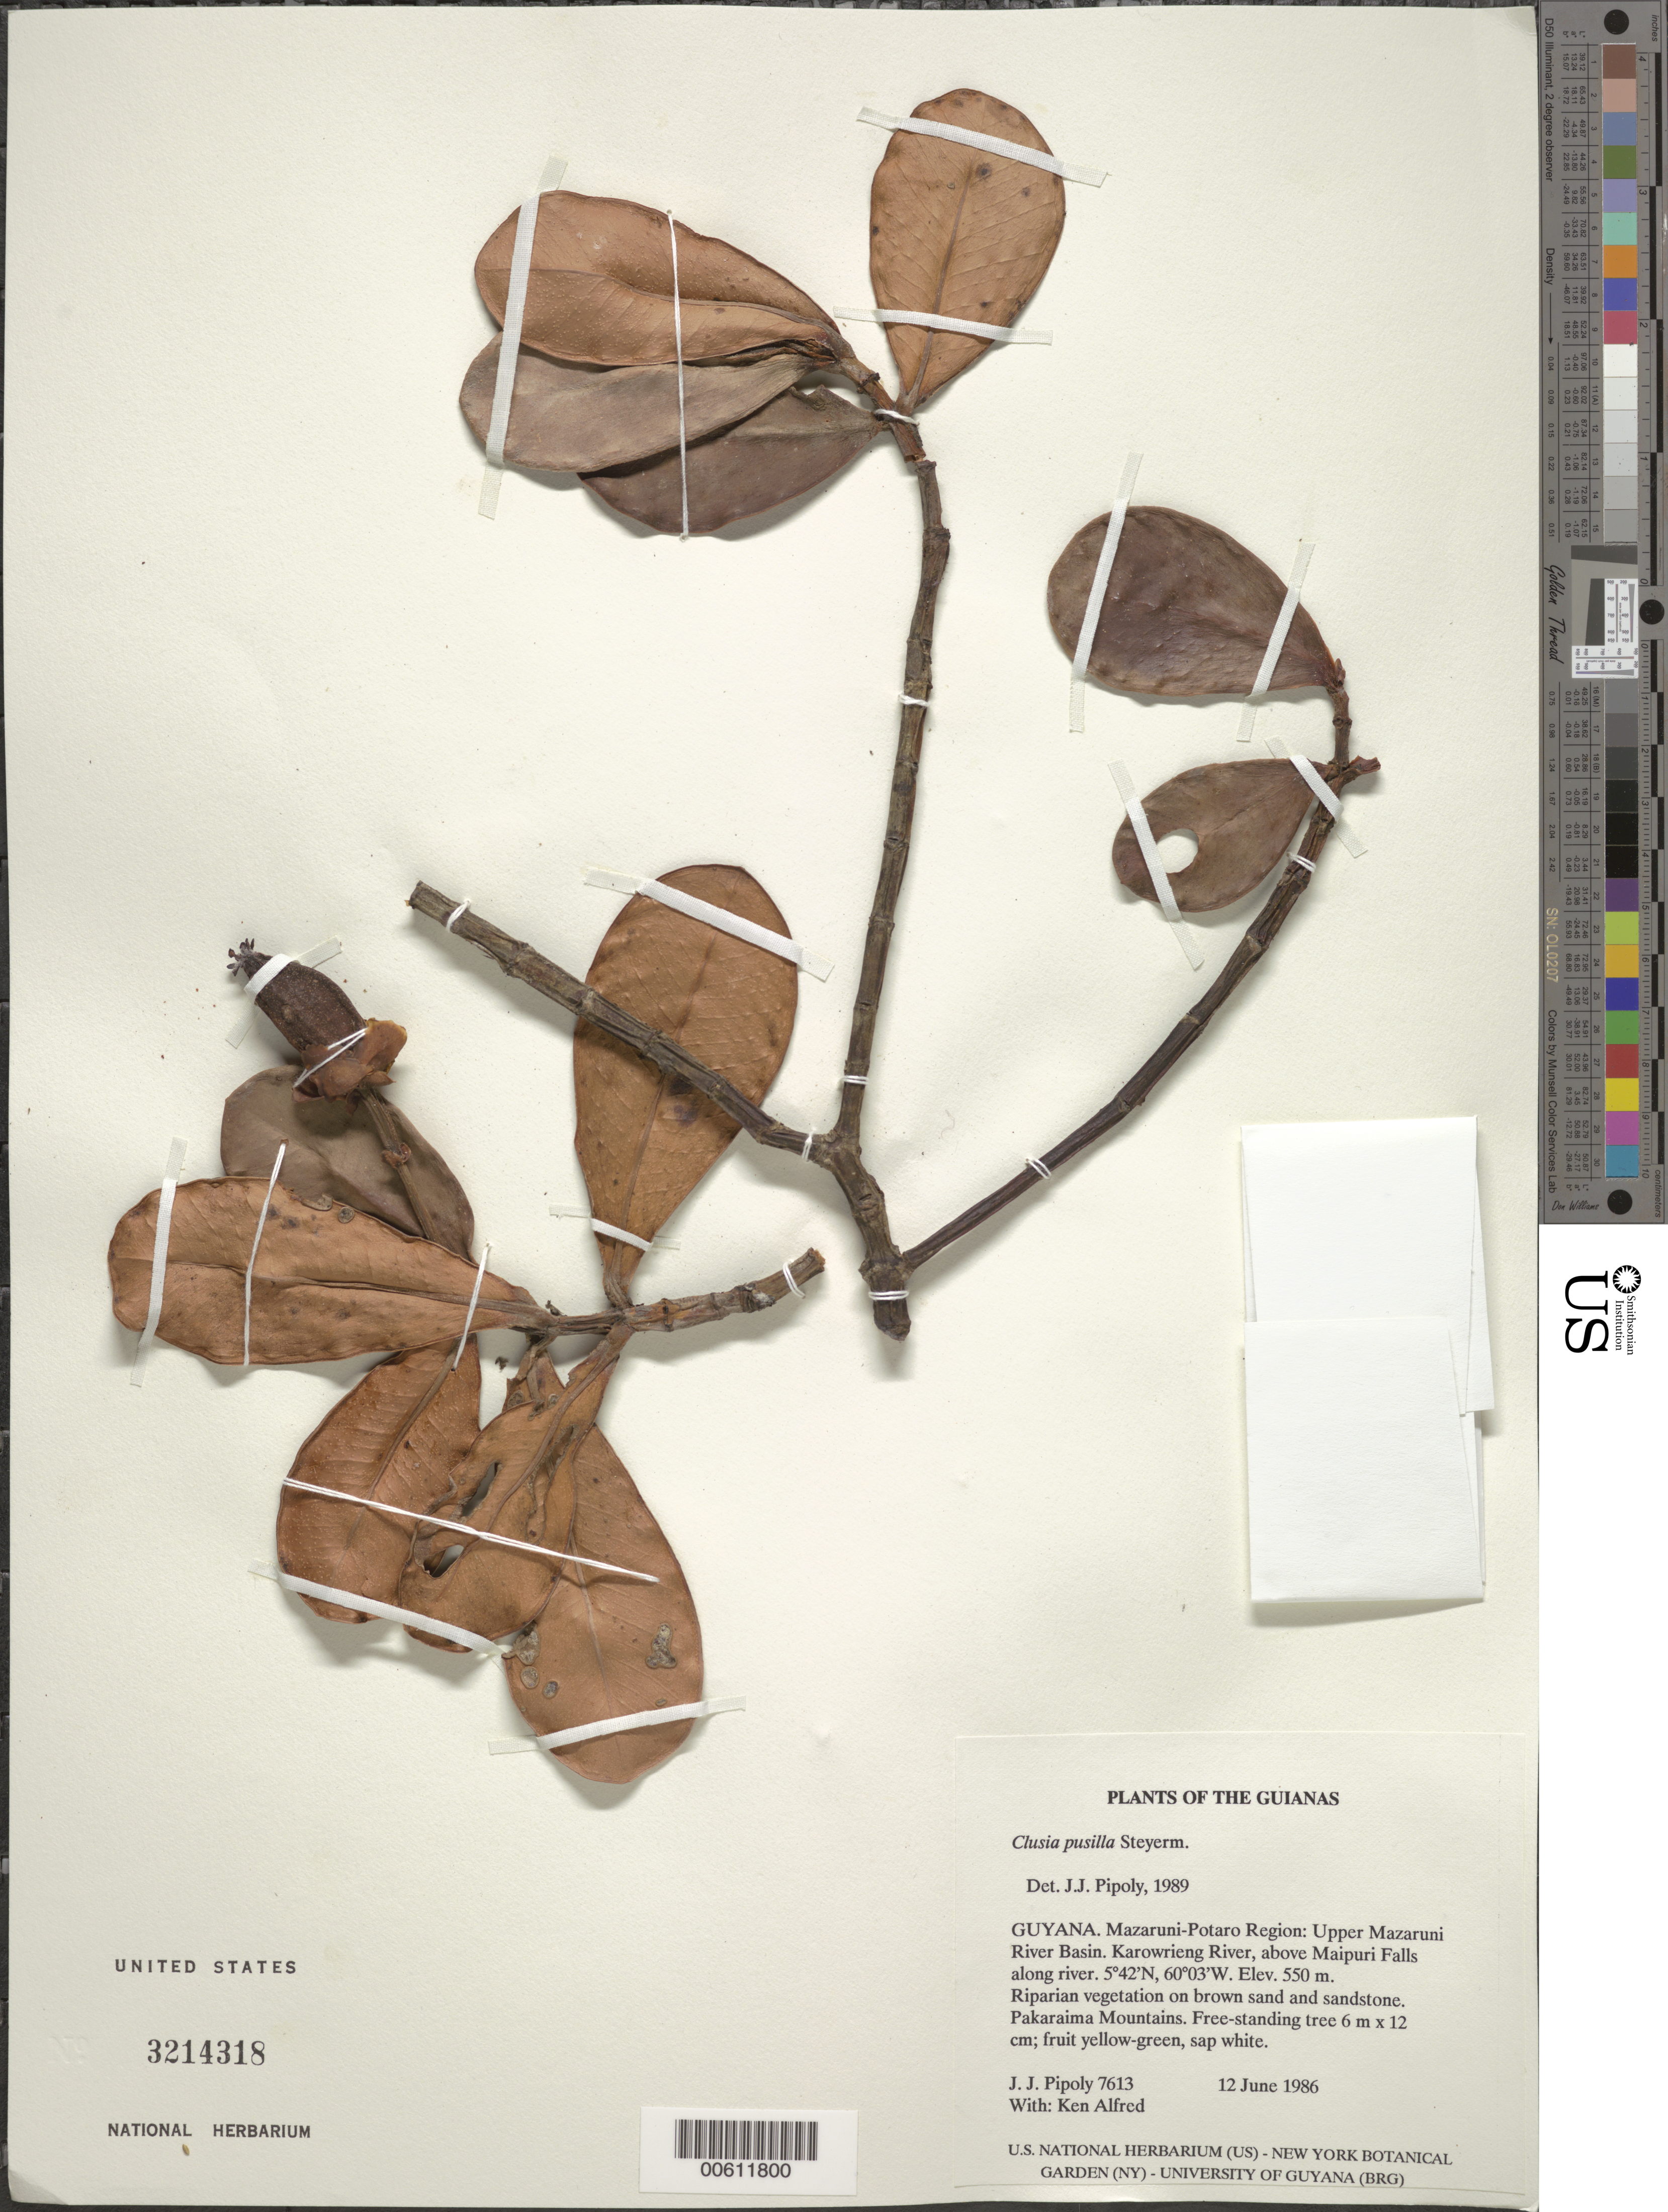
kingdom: Plantae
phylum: Tracheophyta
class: Magnoliopsida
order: Malpighiales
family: Clusiaceae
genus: Clusia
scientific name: Clusia pusilla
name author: Steyerm.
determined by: Pipoly, J. J., III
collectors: J. J. Pipoly & K. Alfred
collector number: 7613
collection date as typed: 12 June 1986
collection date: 1986-06-12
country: Guyana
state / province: Cuyuni-Mazaruni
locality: Pakaraima Mts. Upper Mazaruni River Basin. Karowrieng River, above Maipuri Falls along river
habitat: Riparian vegetation on brown sand and sandstone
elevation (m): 550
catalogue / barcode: US 3214318